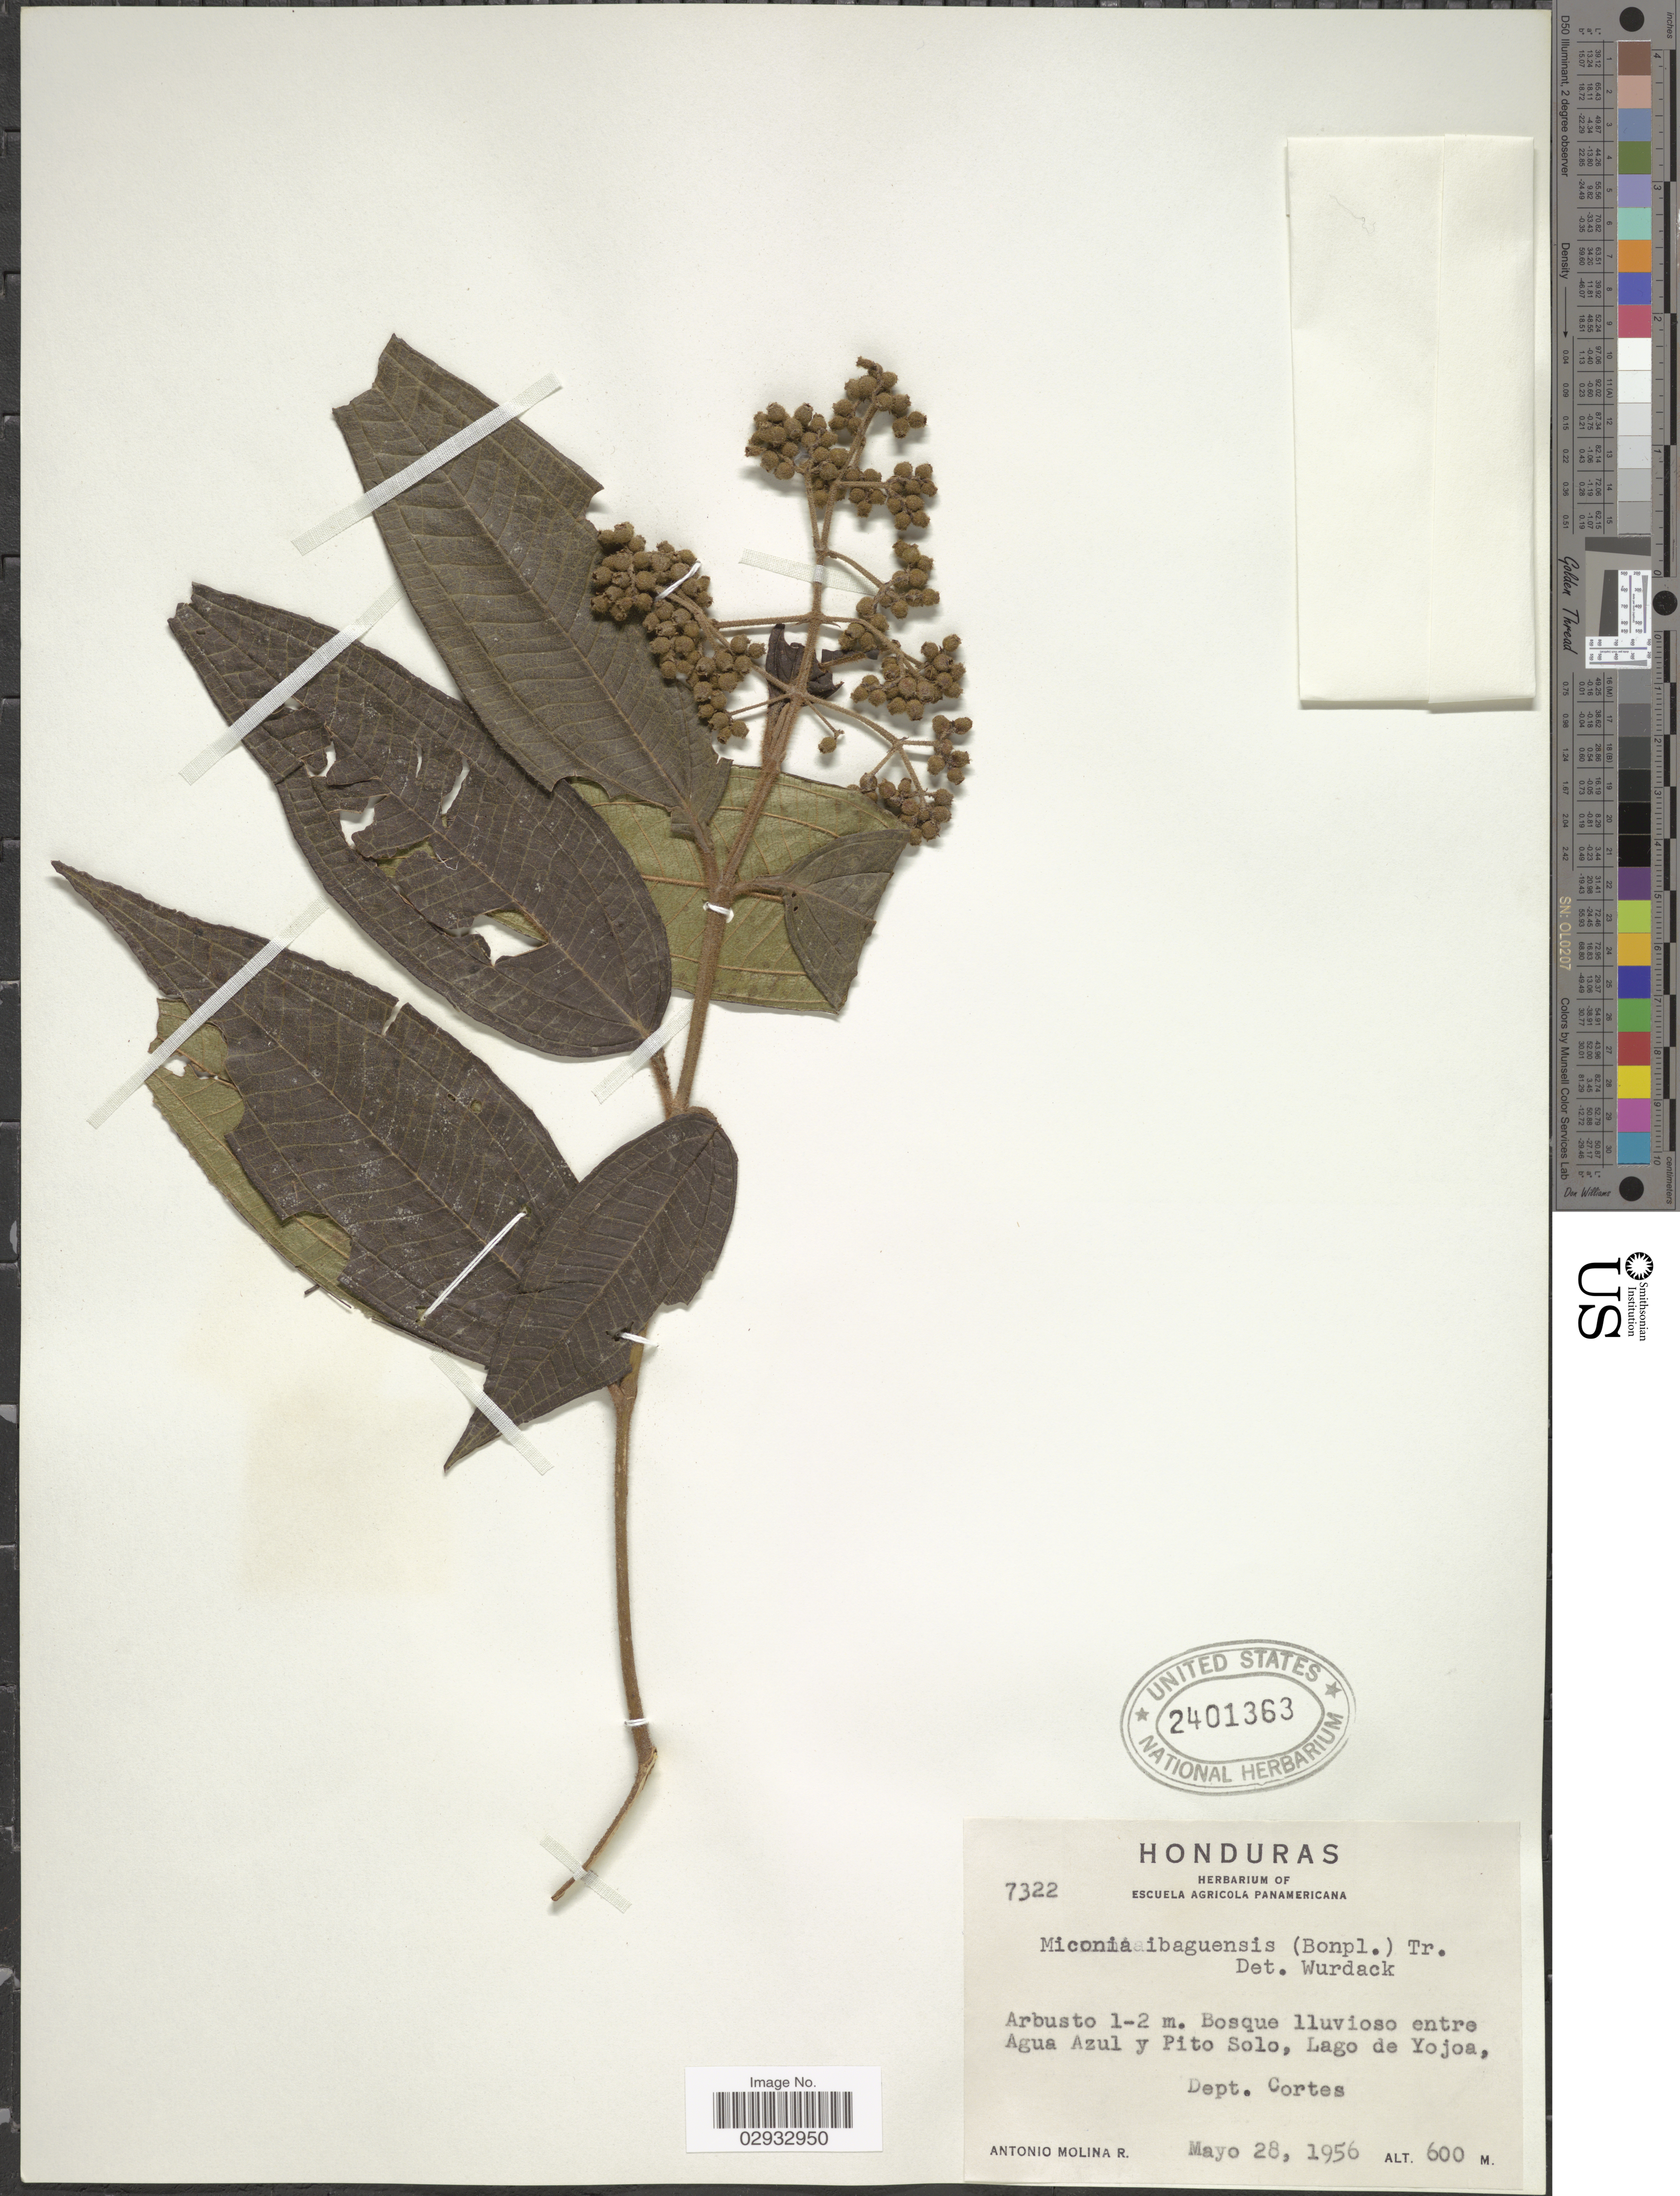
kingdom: Plantae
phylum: Tracheophyta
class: Magnoliopsida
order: Myrtales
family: Melastomataceae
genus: Miconia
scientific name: Miconia ibaguensis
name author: (Bonpl.) Triana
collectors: A. Molina R.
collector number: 7322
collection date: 1956-05-28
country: Honduras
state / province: Cortés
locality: Bosque lluvioso entre Agua Azul y Pito Solo, Lago de Yojoa, Dept Cortes.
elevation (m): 600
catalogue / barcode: US 2401363